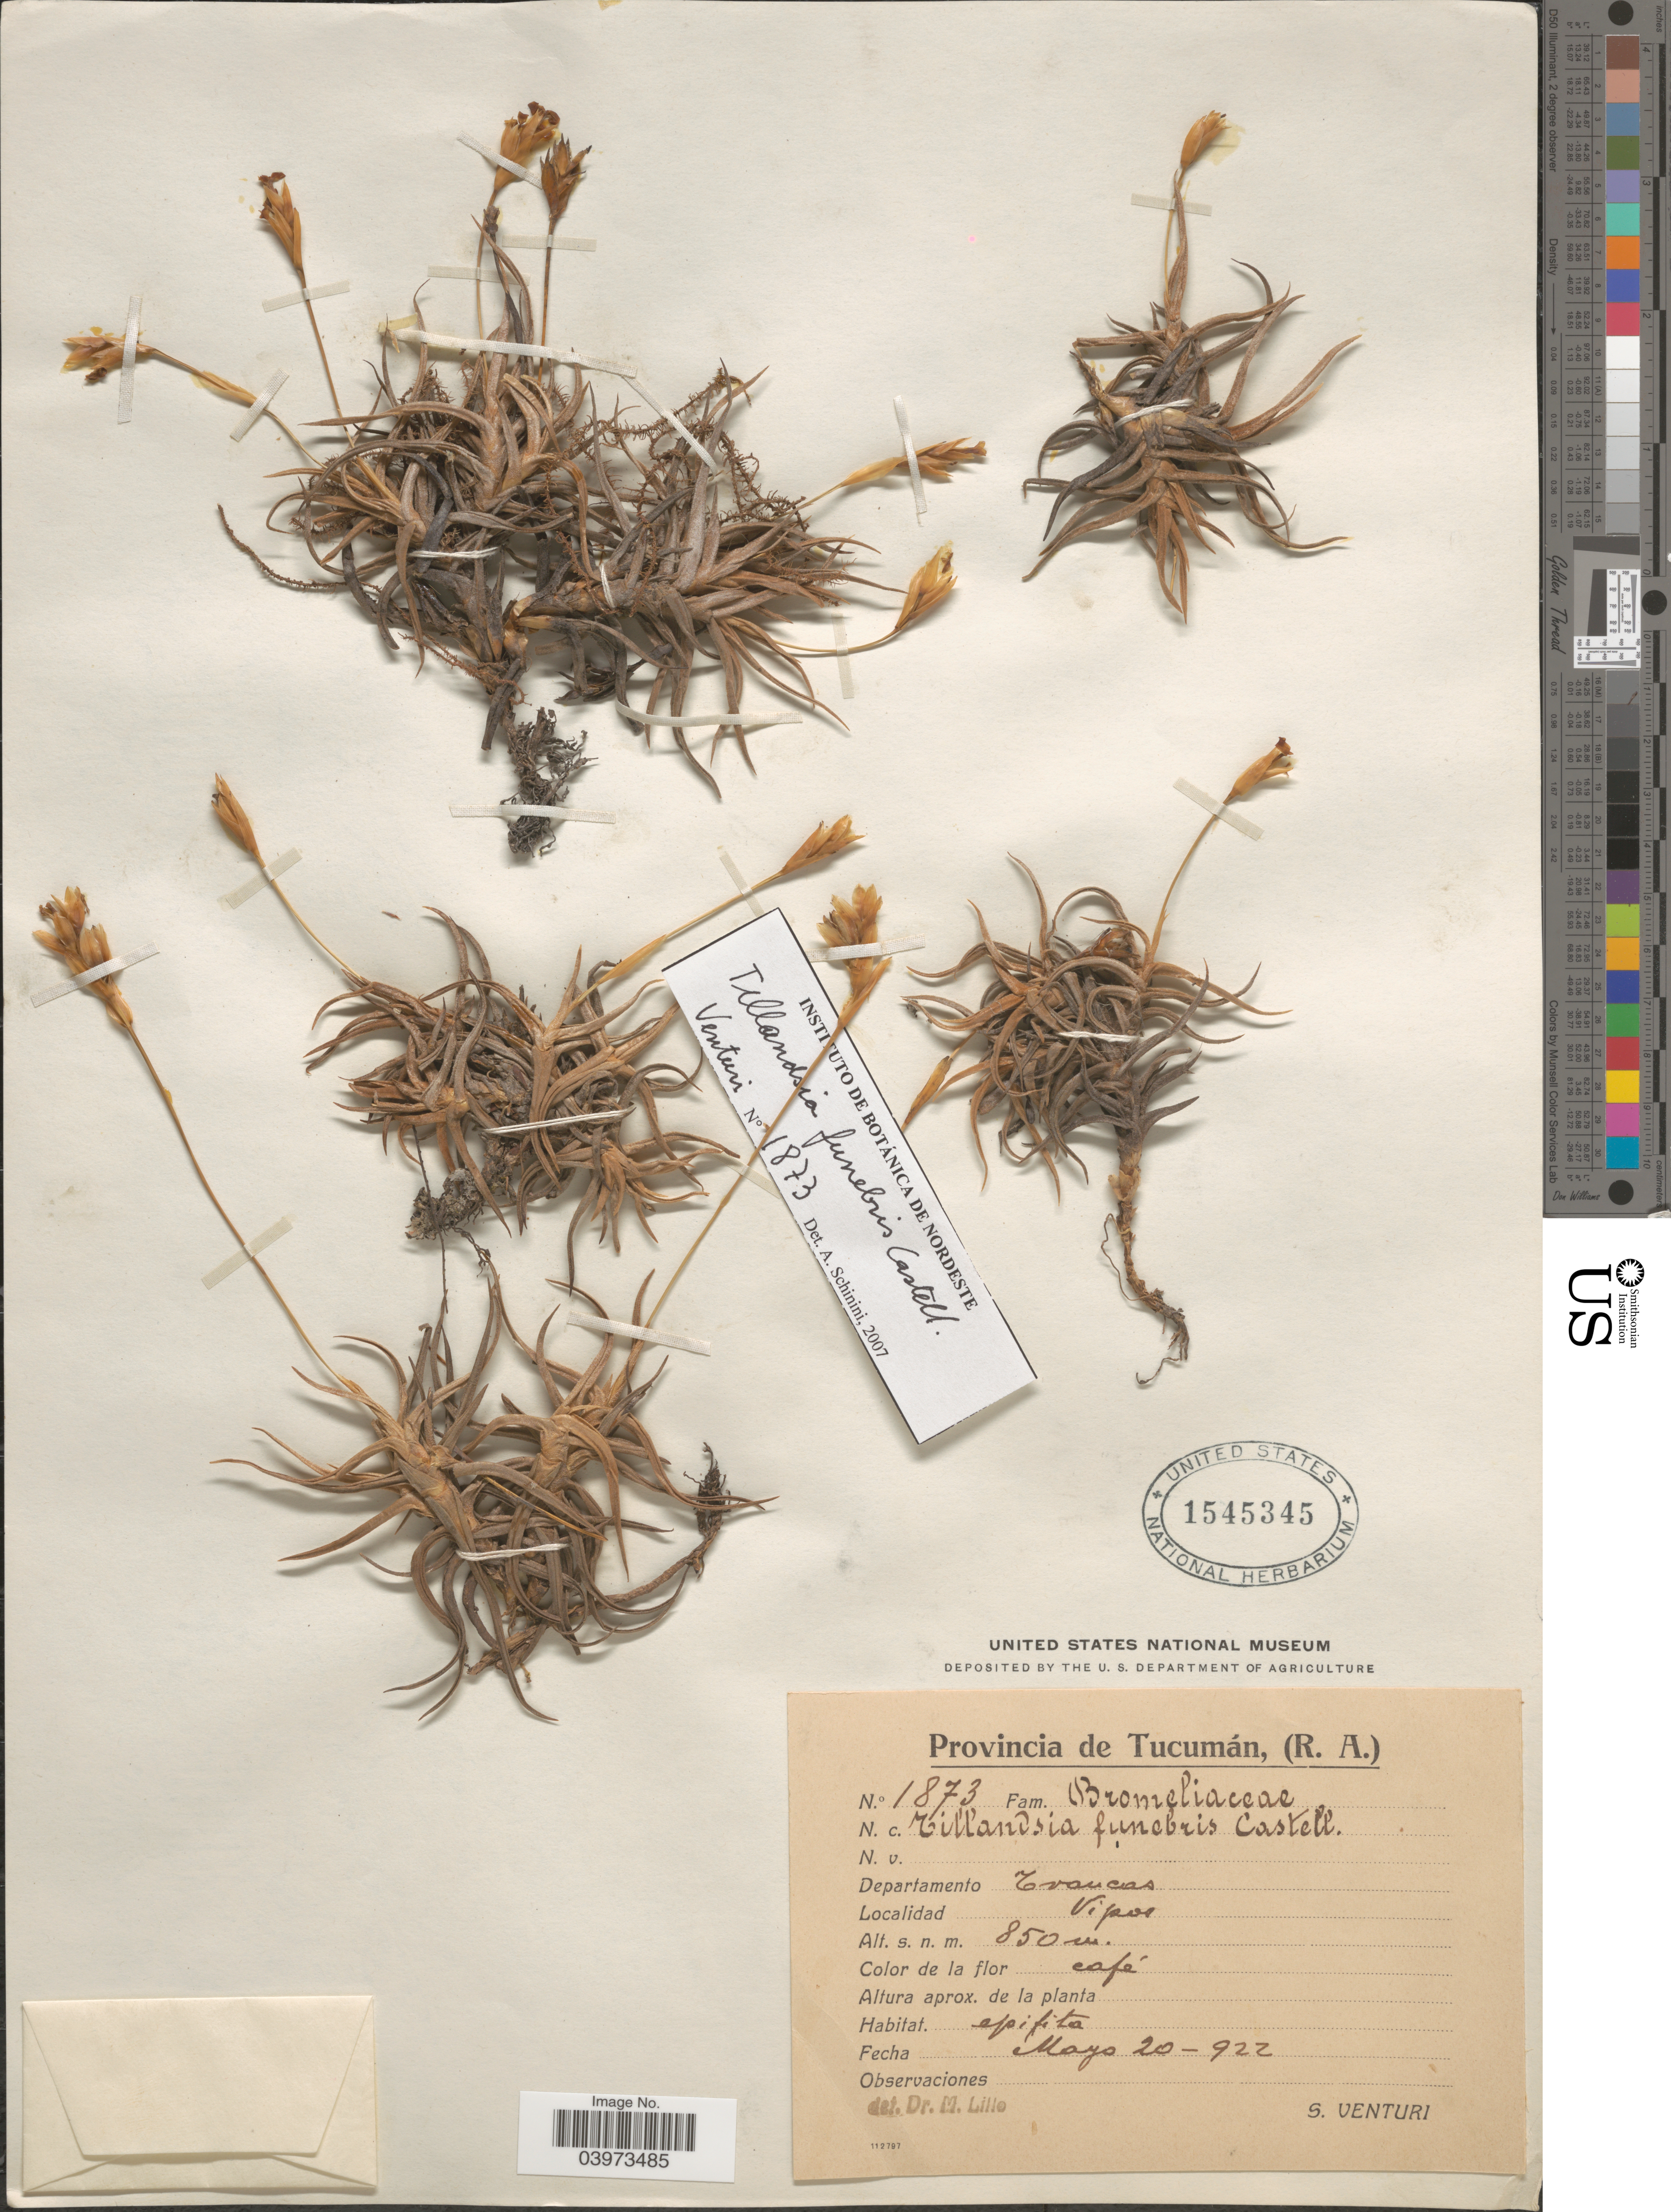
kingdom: Plantae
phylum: Tracheophyta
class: Liliopsida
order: Poales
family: Bromeliaceae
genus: Tillandsia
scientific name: Tillandsia funebris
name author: A. Cast.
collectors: S. Venturi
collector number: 1873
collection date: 1922-05-20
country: Argentina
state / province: Tucuman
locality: Departamento Traucas. Vipos.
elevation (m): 850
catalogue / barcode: US 1545345